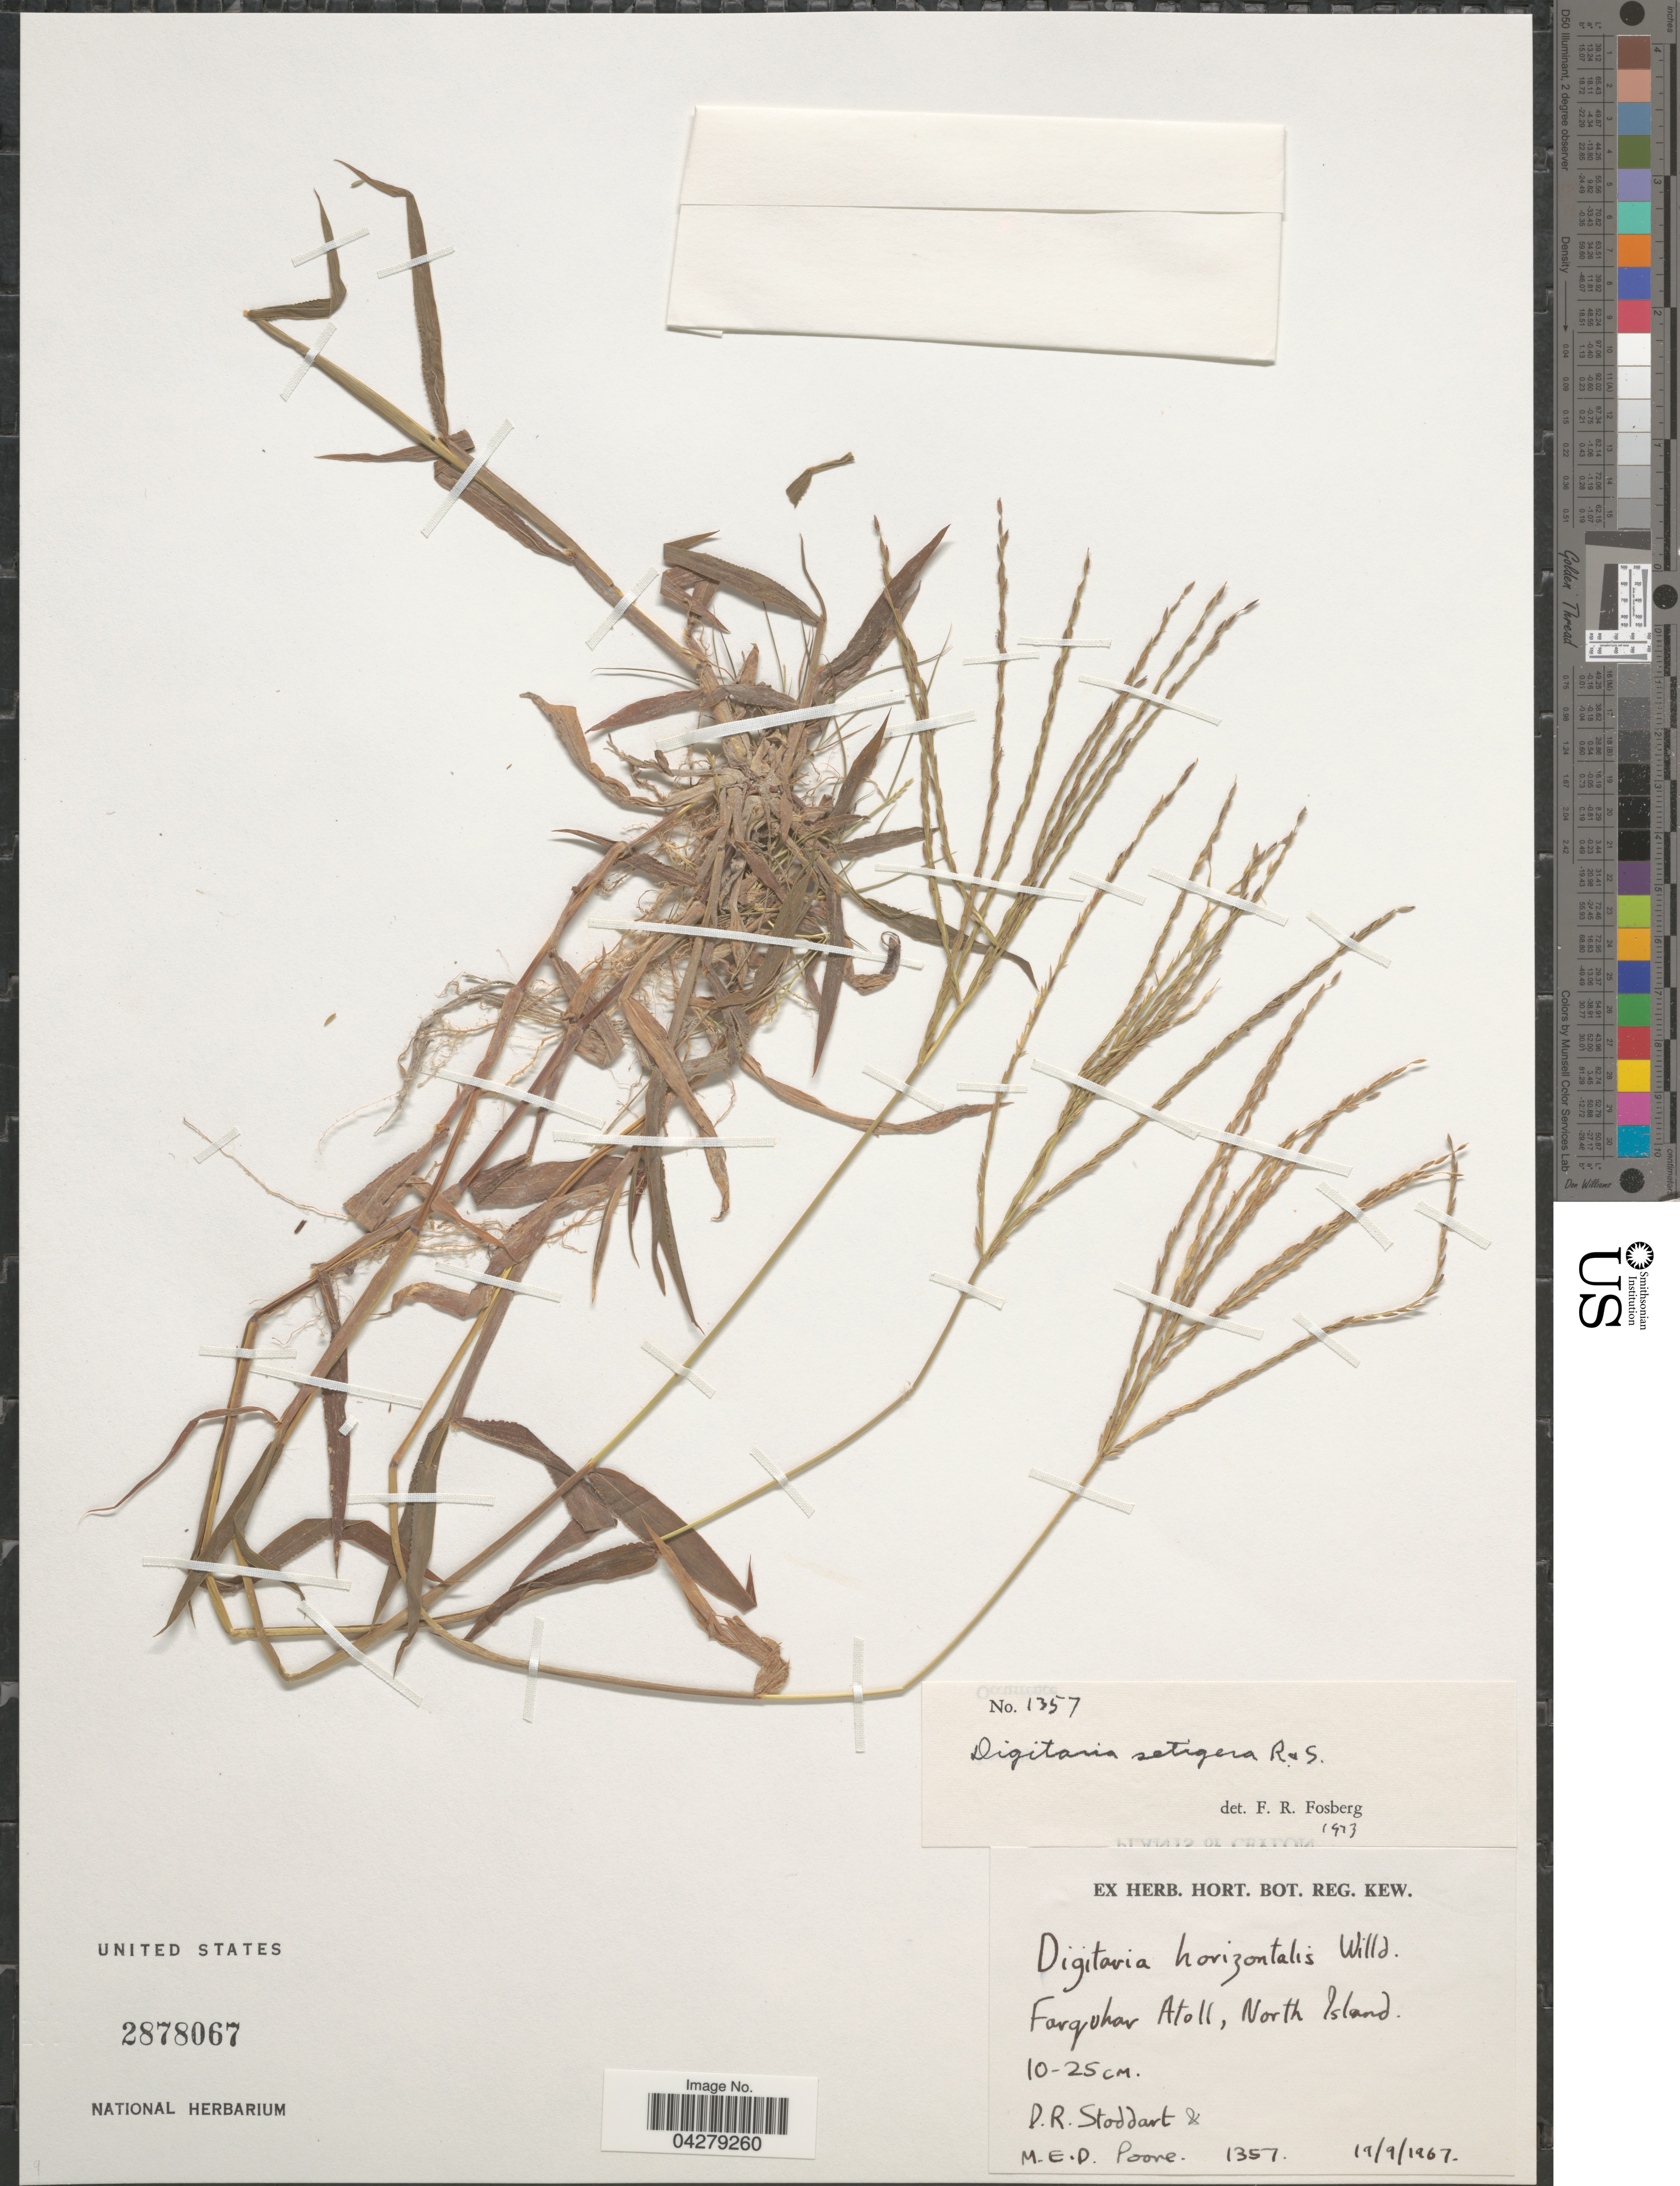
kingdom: Plantae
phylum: Tracheophyta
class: Liliopsida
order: Poales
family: Poaceae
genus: Digitaria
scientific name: Digitaria setigera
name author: Roth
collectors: D. R. Stoddart & M. E. D. Poore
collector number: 1357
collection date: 1967-09-17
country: Seychelles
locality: Farquhar Atoll, North Island.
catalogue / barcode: US 2878067